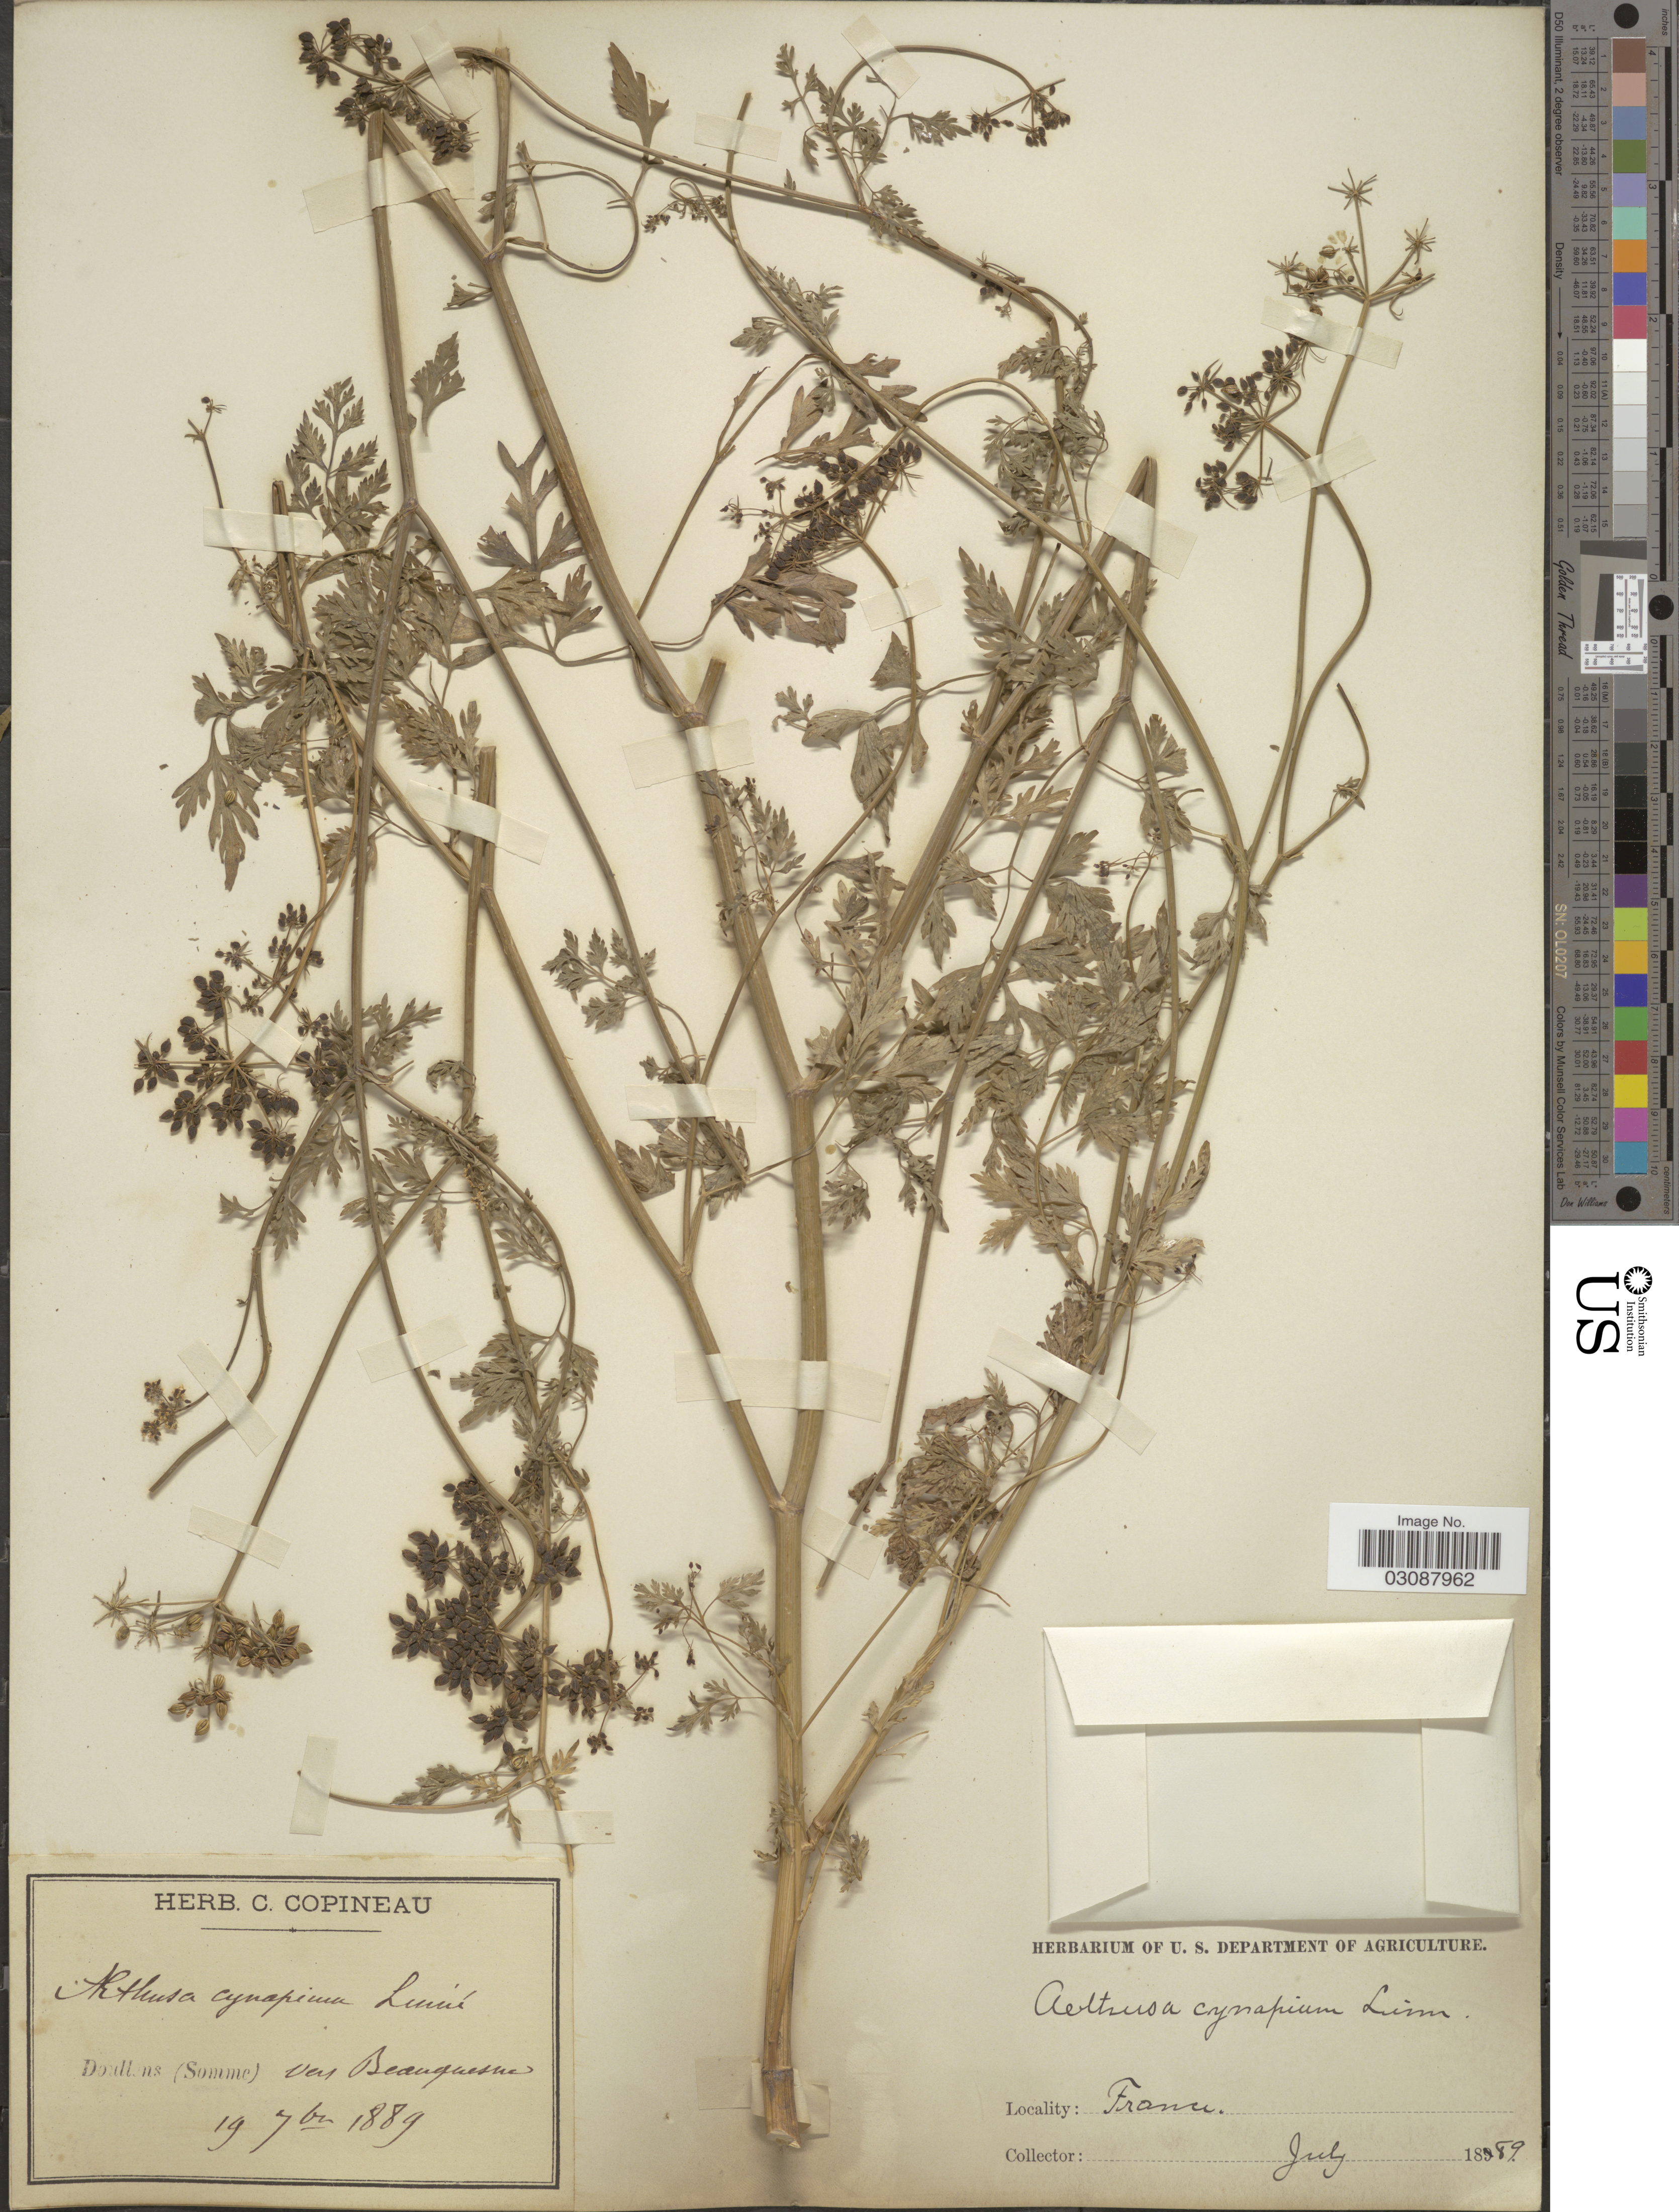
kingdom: Plantae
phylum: Tracheophyta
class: Magnoliopsida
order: Apiales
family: Apiaceae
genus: Aethusa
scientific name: Aethusa cynapium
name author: L.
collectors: ex herb. C. Copineau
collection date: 1889-07/1889-09-19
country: France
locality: Doullens (Somme) vers Beauquesne.